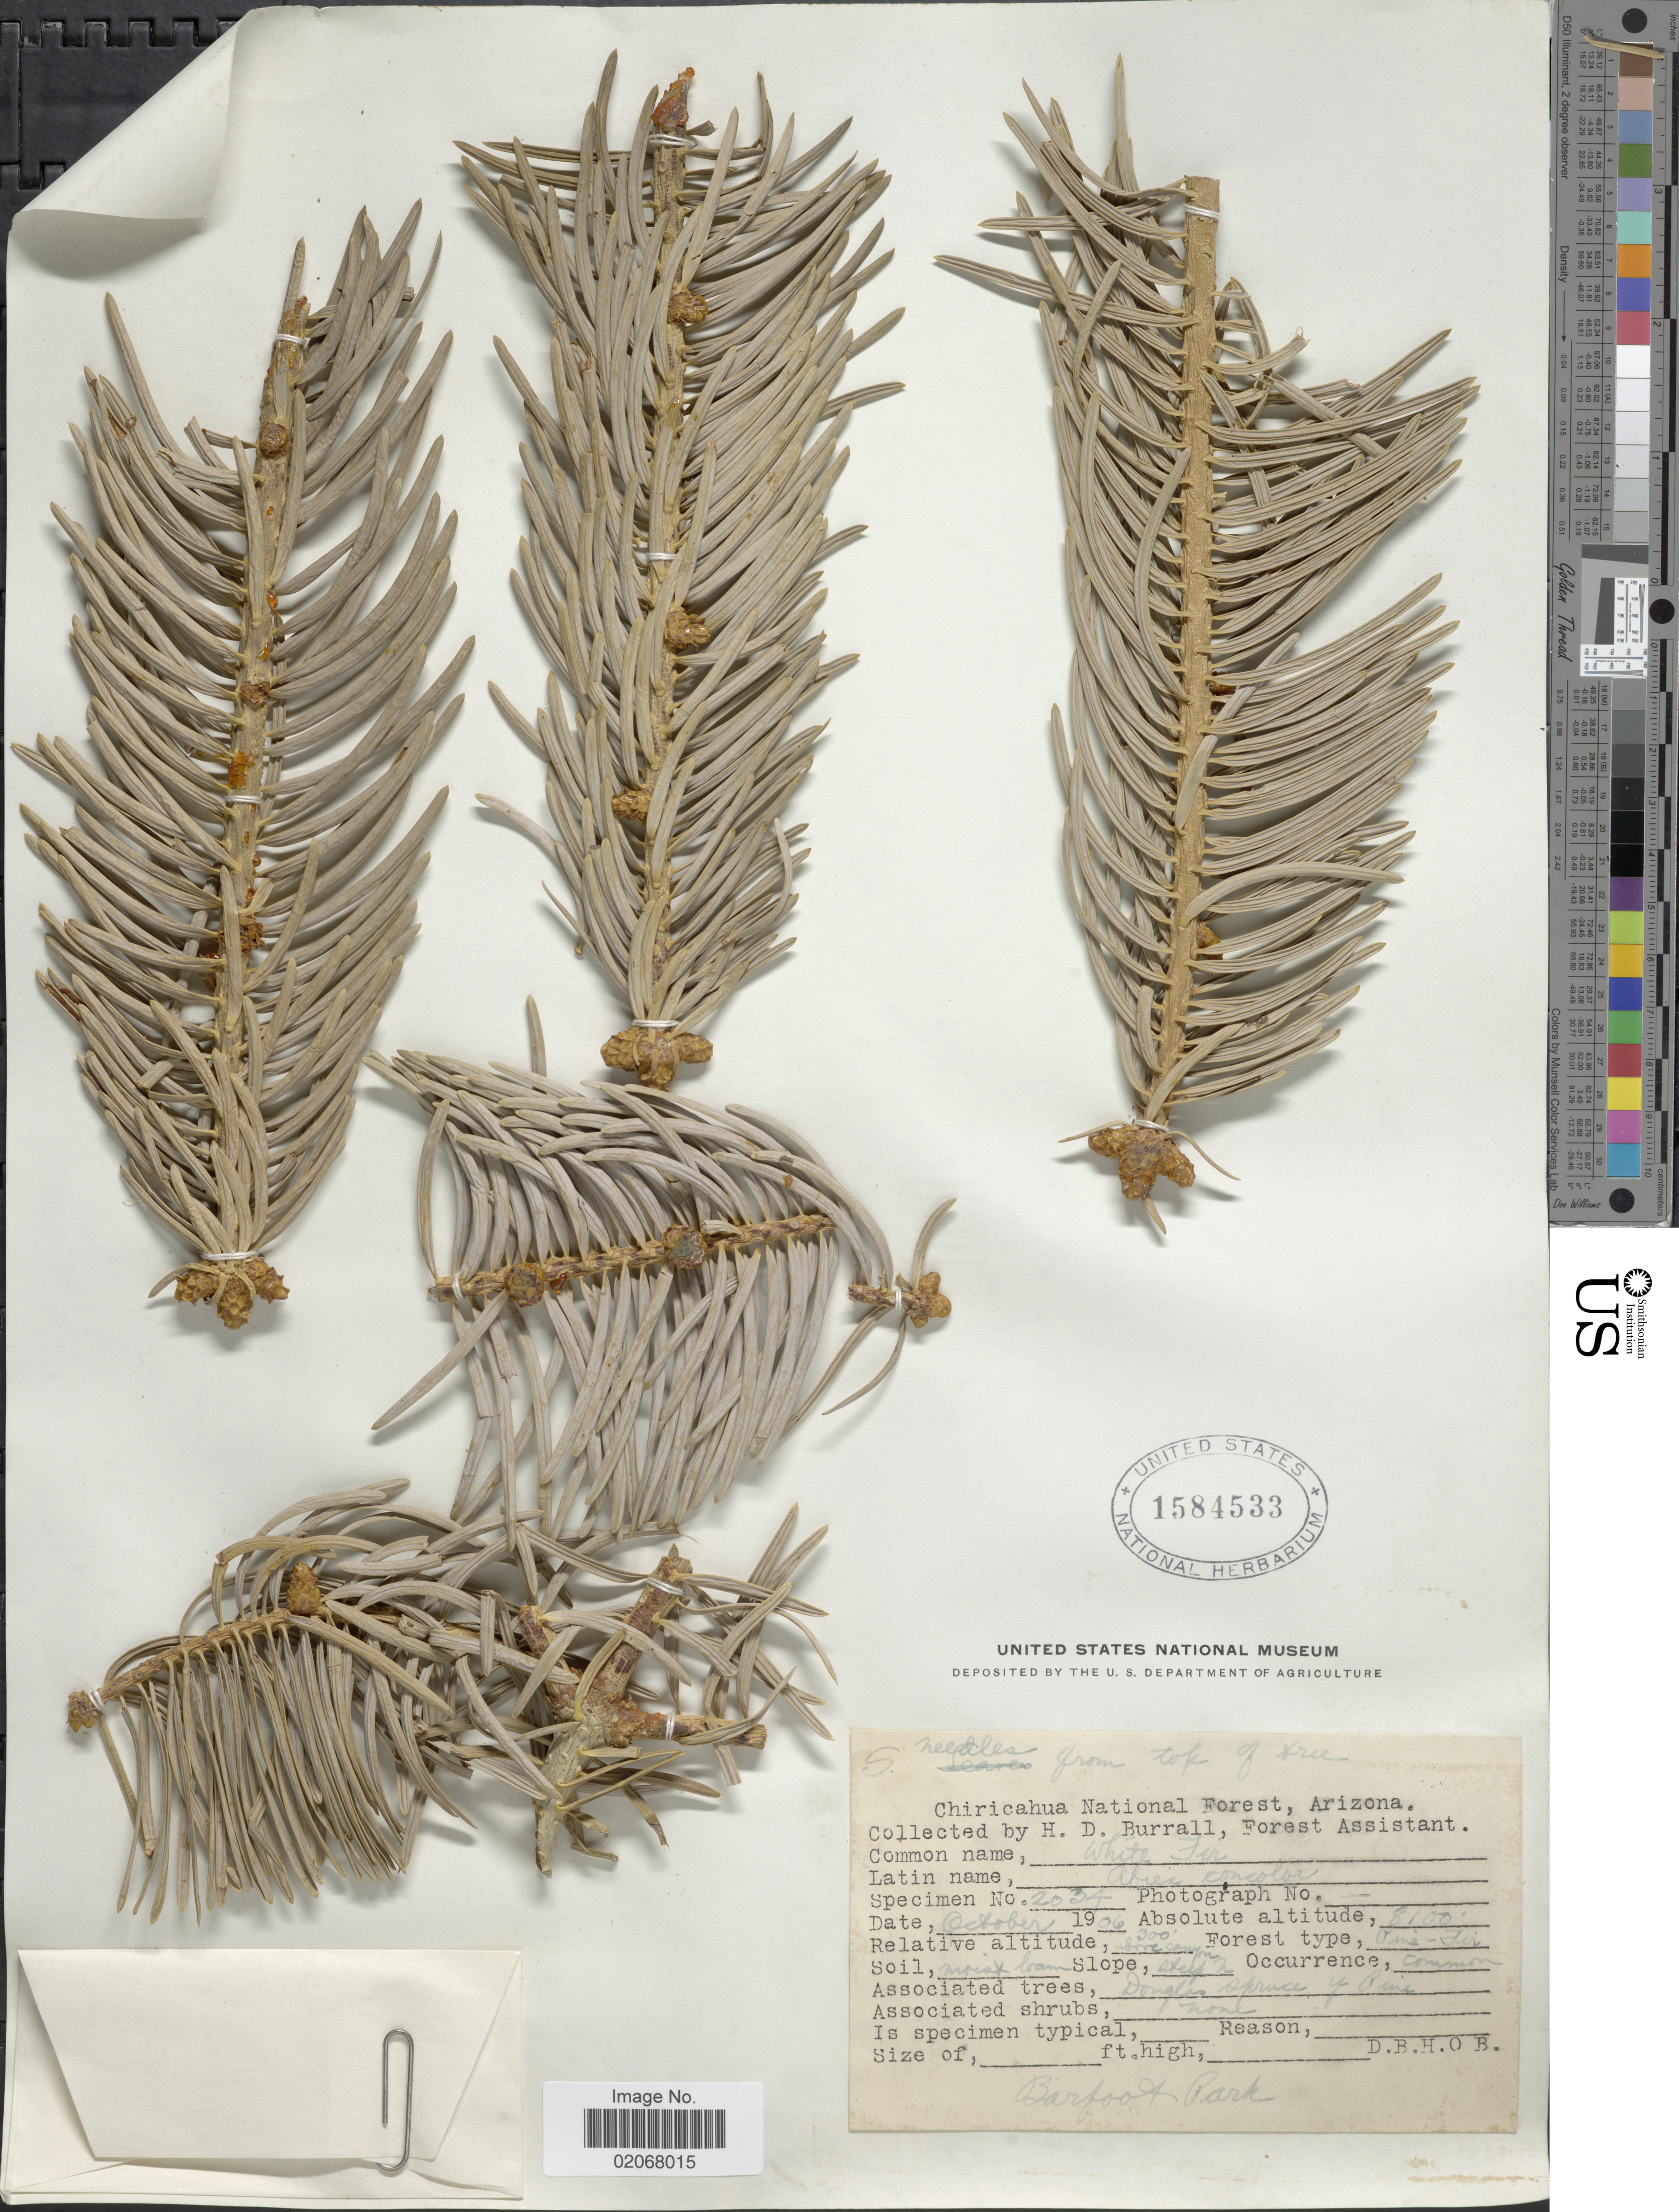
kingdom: Plantae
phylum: Tracheophyta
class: Pinopsida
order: Pinales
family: Pinaceae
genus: Abies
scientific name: Abies concolor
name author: (Gordon & Glend.) Lindl. ex Hildebr.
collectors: H. Burrall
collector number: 2034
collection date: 1906-10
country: United States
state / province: Arizona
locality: Chiricahua National Forest. Barfoot Park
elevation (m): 2469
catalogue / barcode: US 1584533